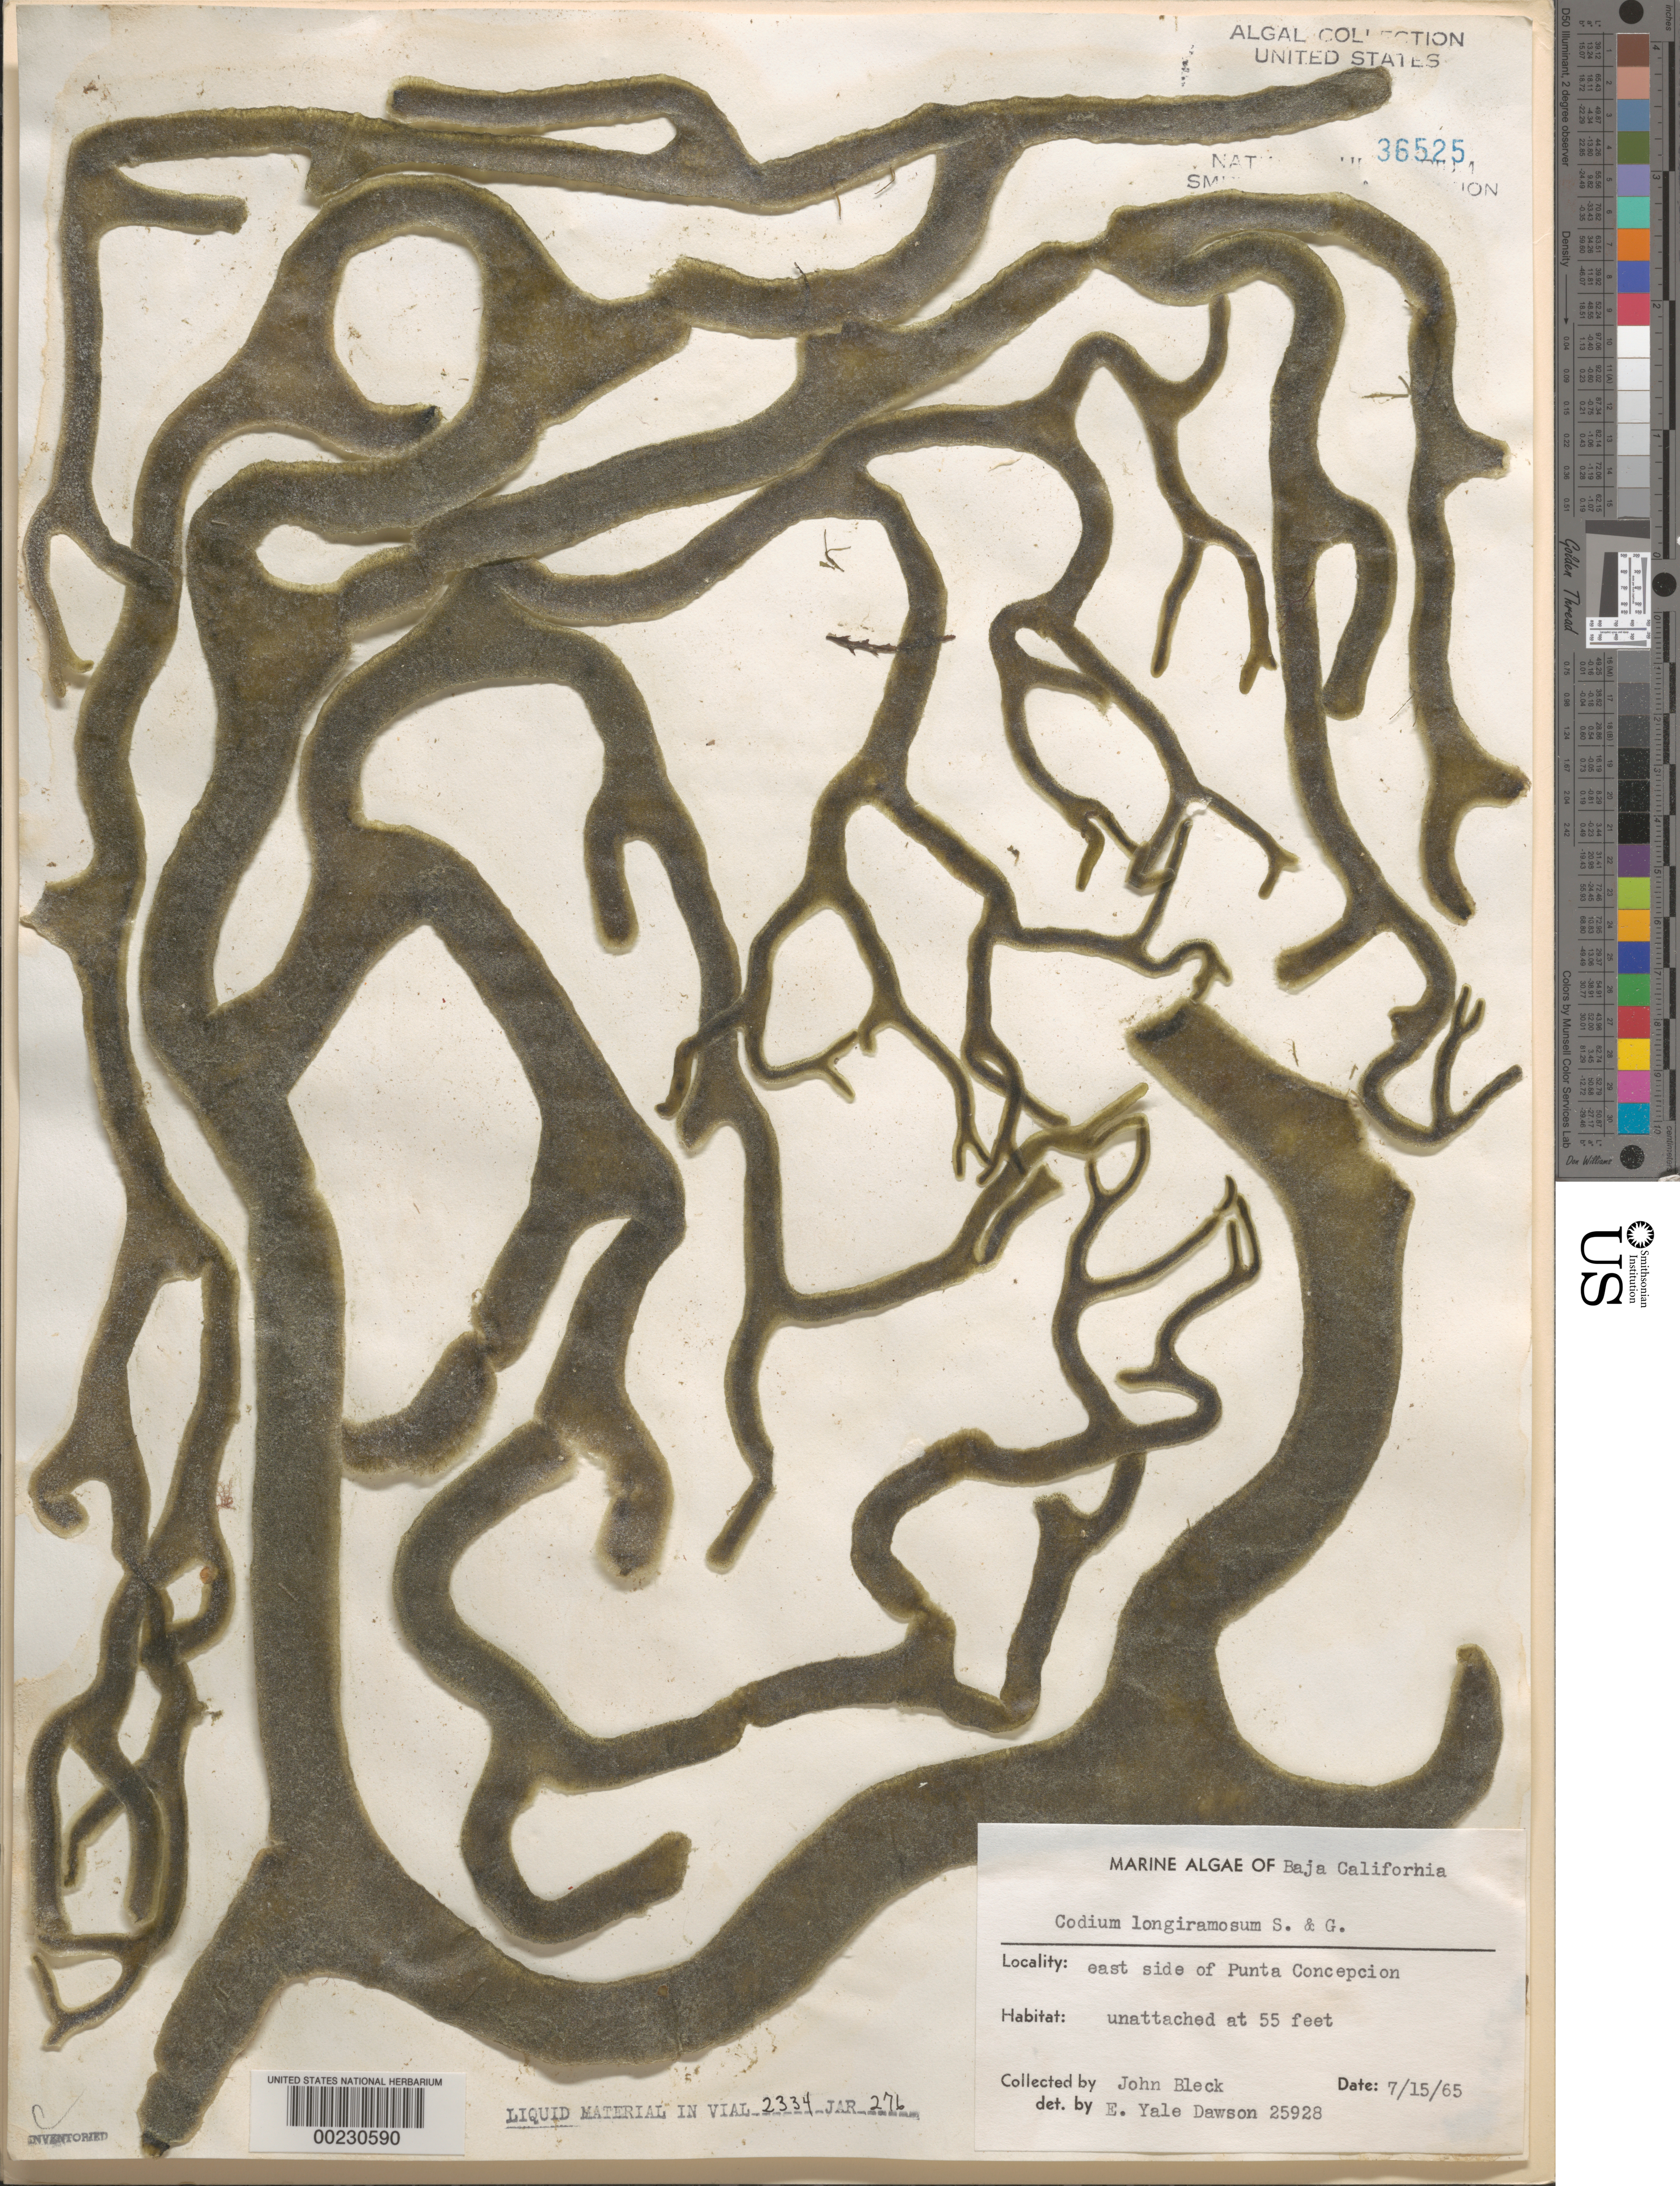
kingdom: Plantae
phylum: Chlorophyta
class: Ulvophyceae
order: Bryopsidales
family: Codiaceae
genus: Codium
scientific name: Codium amplivesiculatum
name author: Setch. & N.L. Gardner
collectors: J. Bleck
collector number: EYD 25928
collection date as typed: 15 Jul 1965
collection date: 1965-07-15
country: Mexico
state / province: Baja California Sur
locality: Punta Concepcion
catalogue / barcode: US 36525